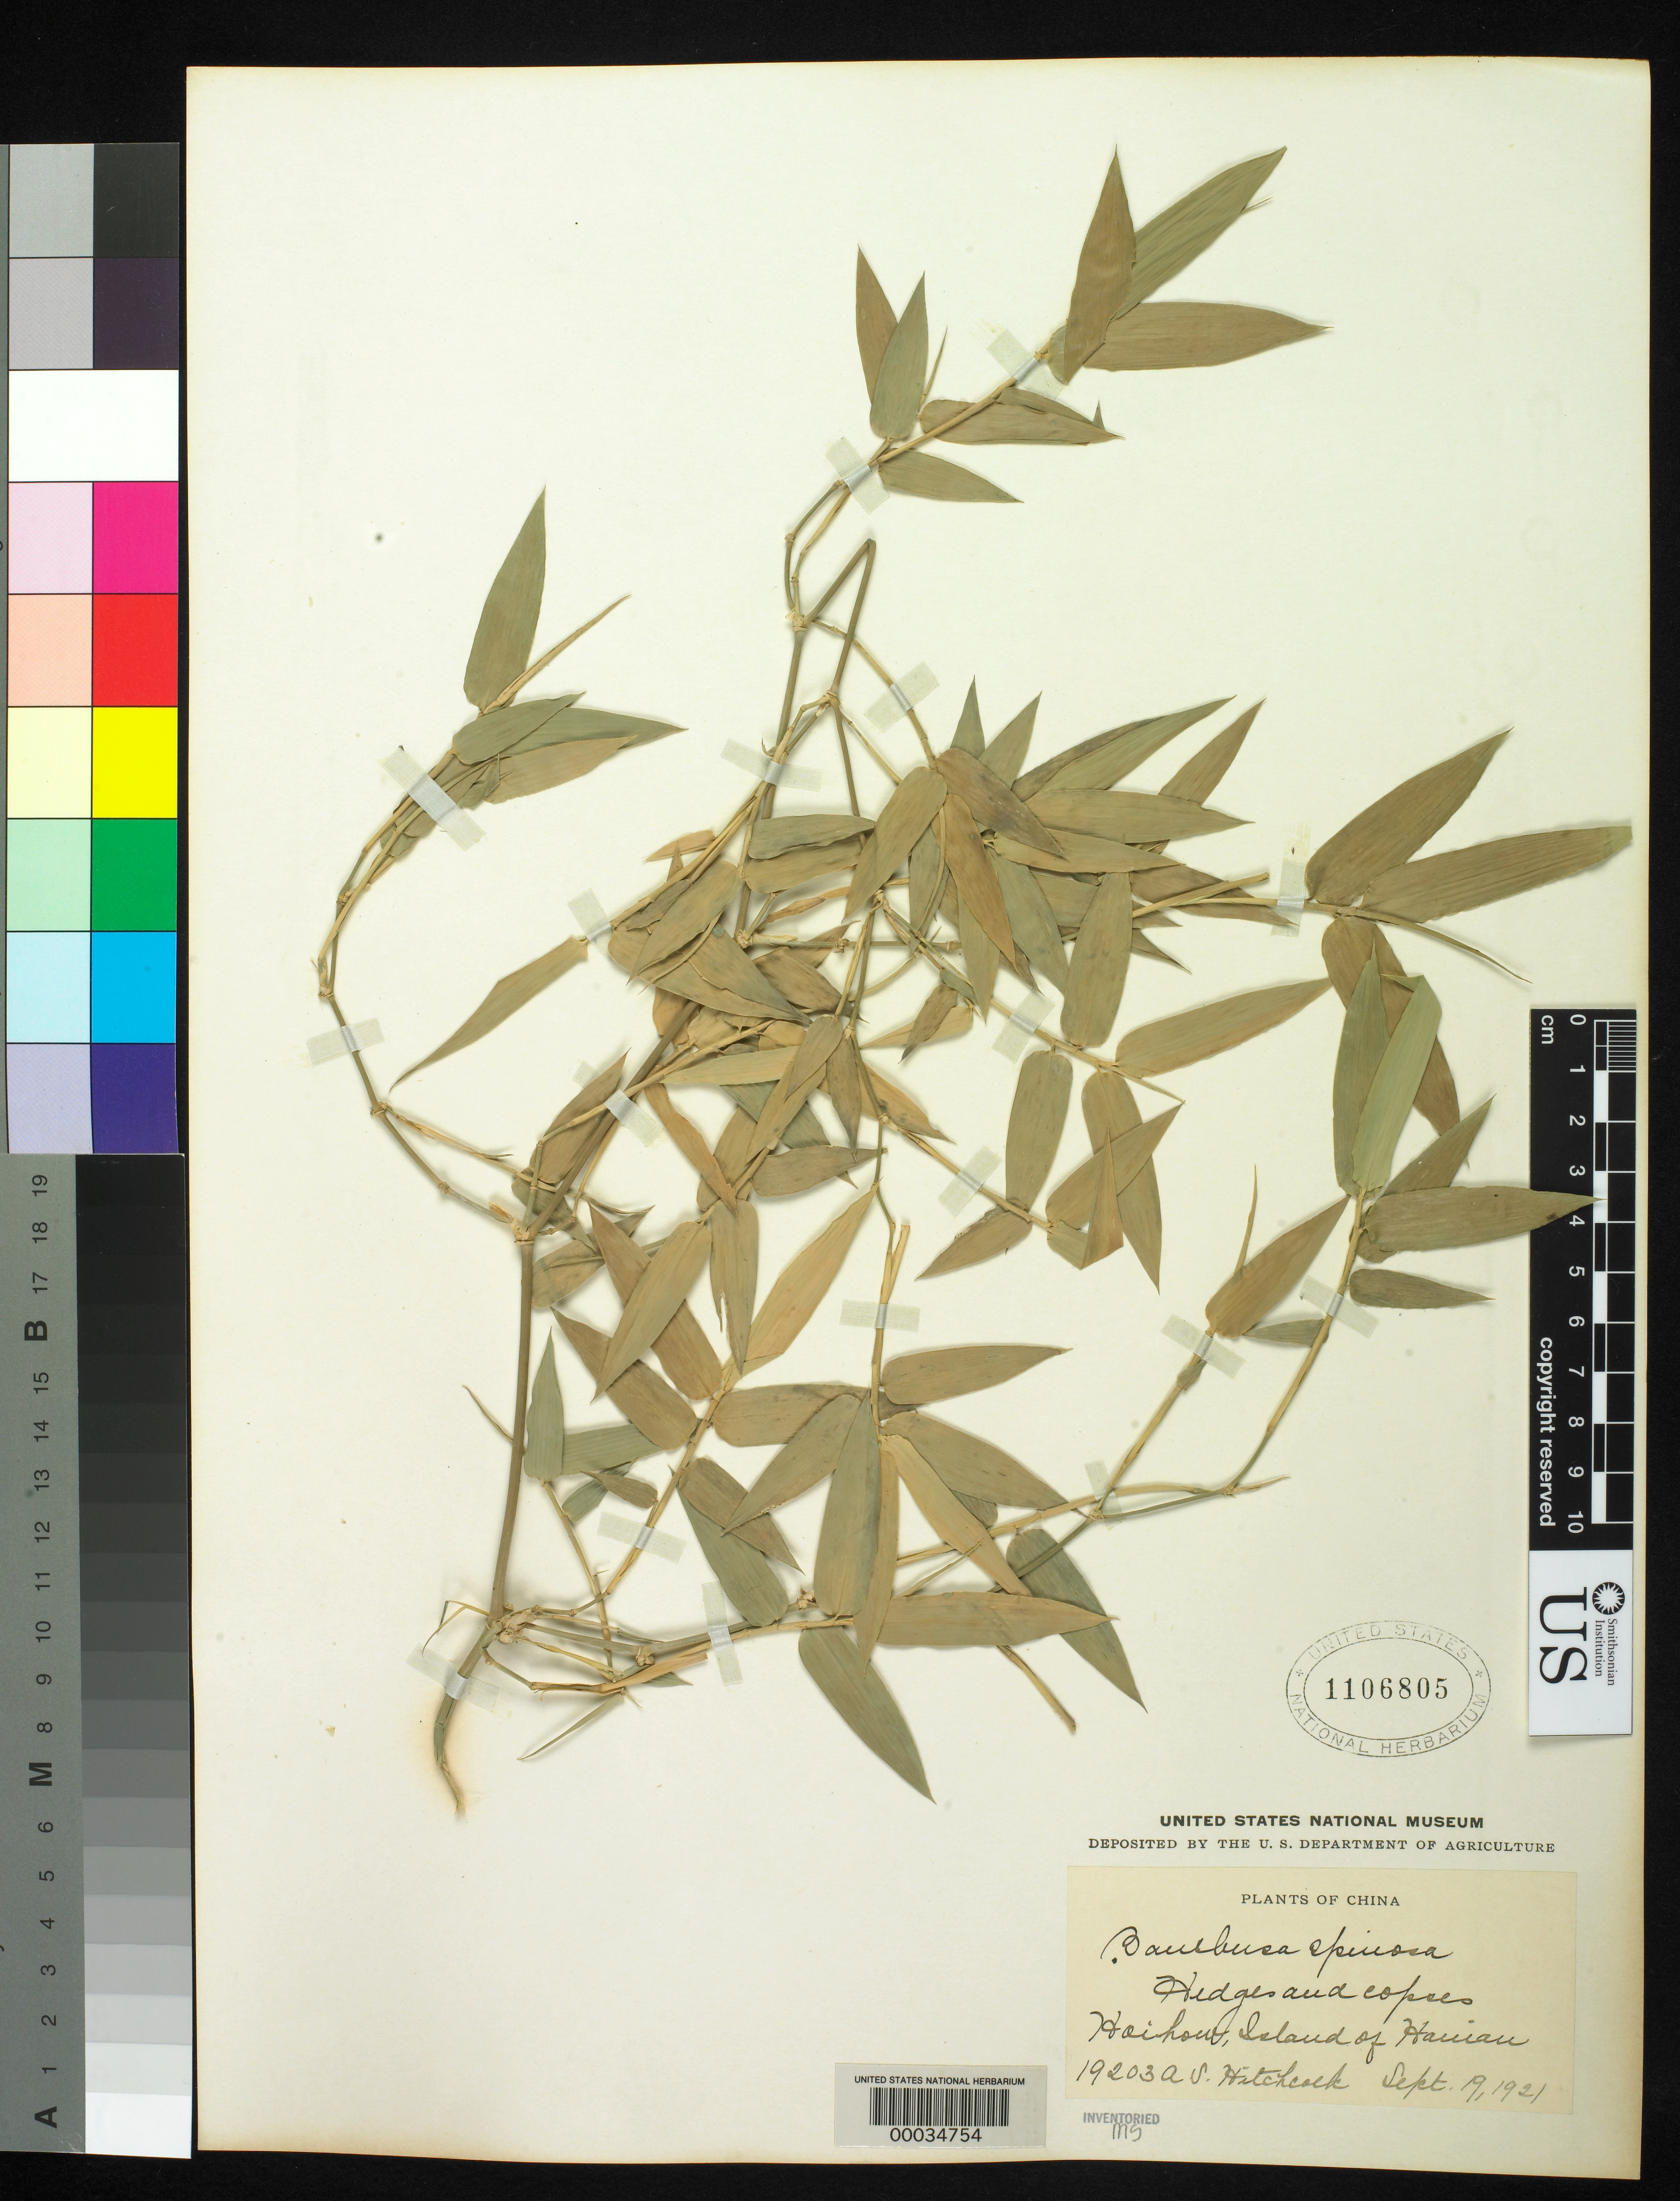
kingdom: Plantae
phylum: Tracheophyta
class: Liliopsida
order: Poales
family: Poaceae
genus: Bambusa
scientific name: Bambusa blumeana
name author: Schult. & Schult. f.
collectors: A. S. Hitchcock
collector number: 19203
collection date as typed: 19 Sep 1921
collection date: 1921-09-19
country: China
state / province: Hainan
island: Hainan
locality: Hoihow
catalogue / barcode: US 1106805